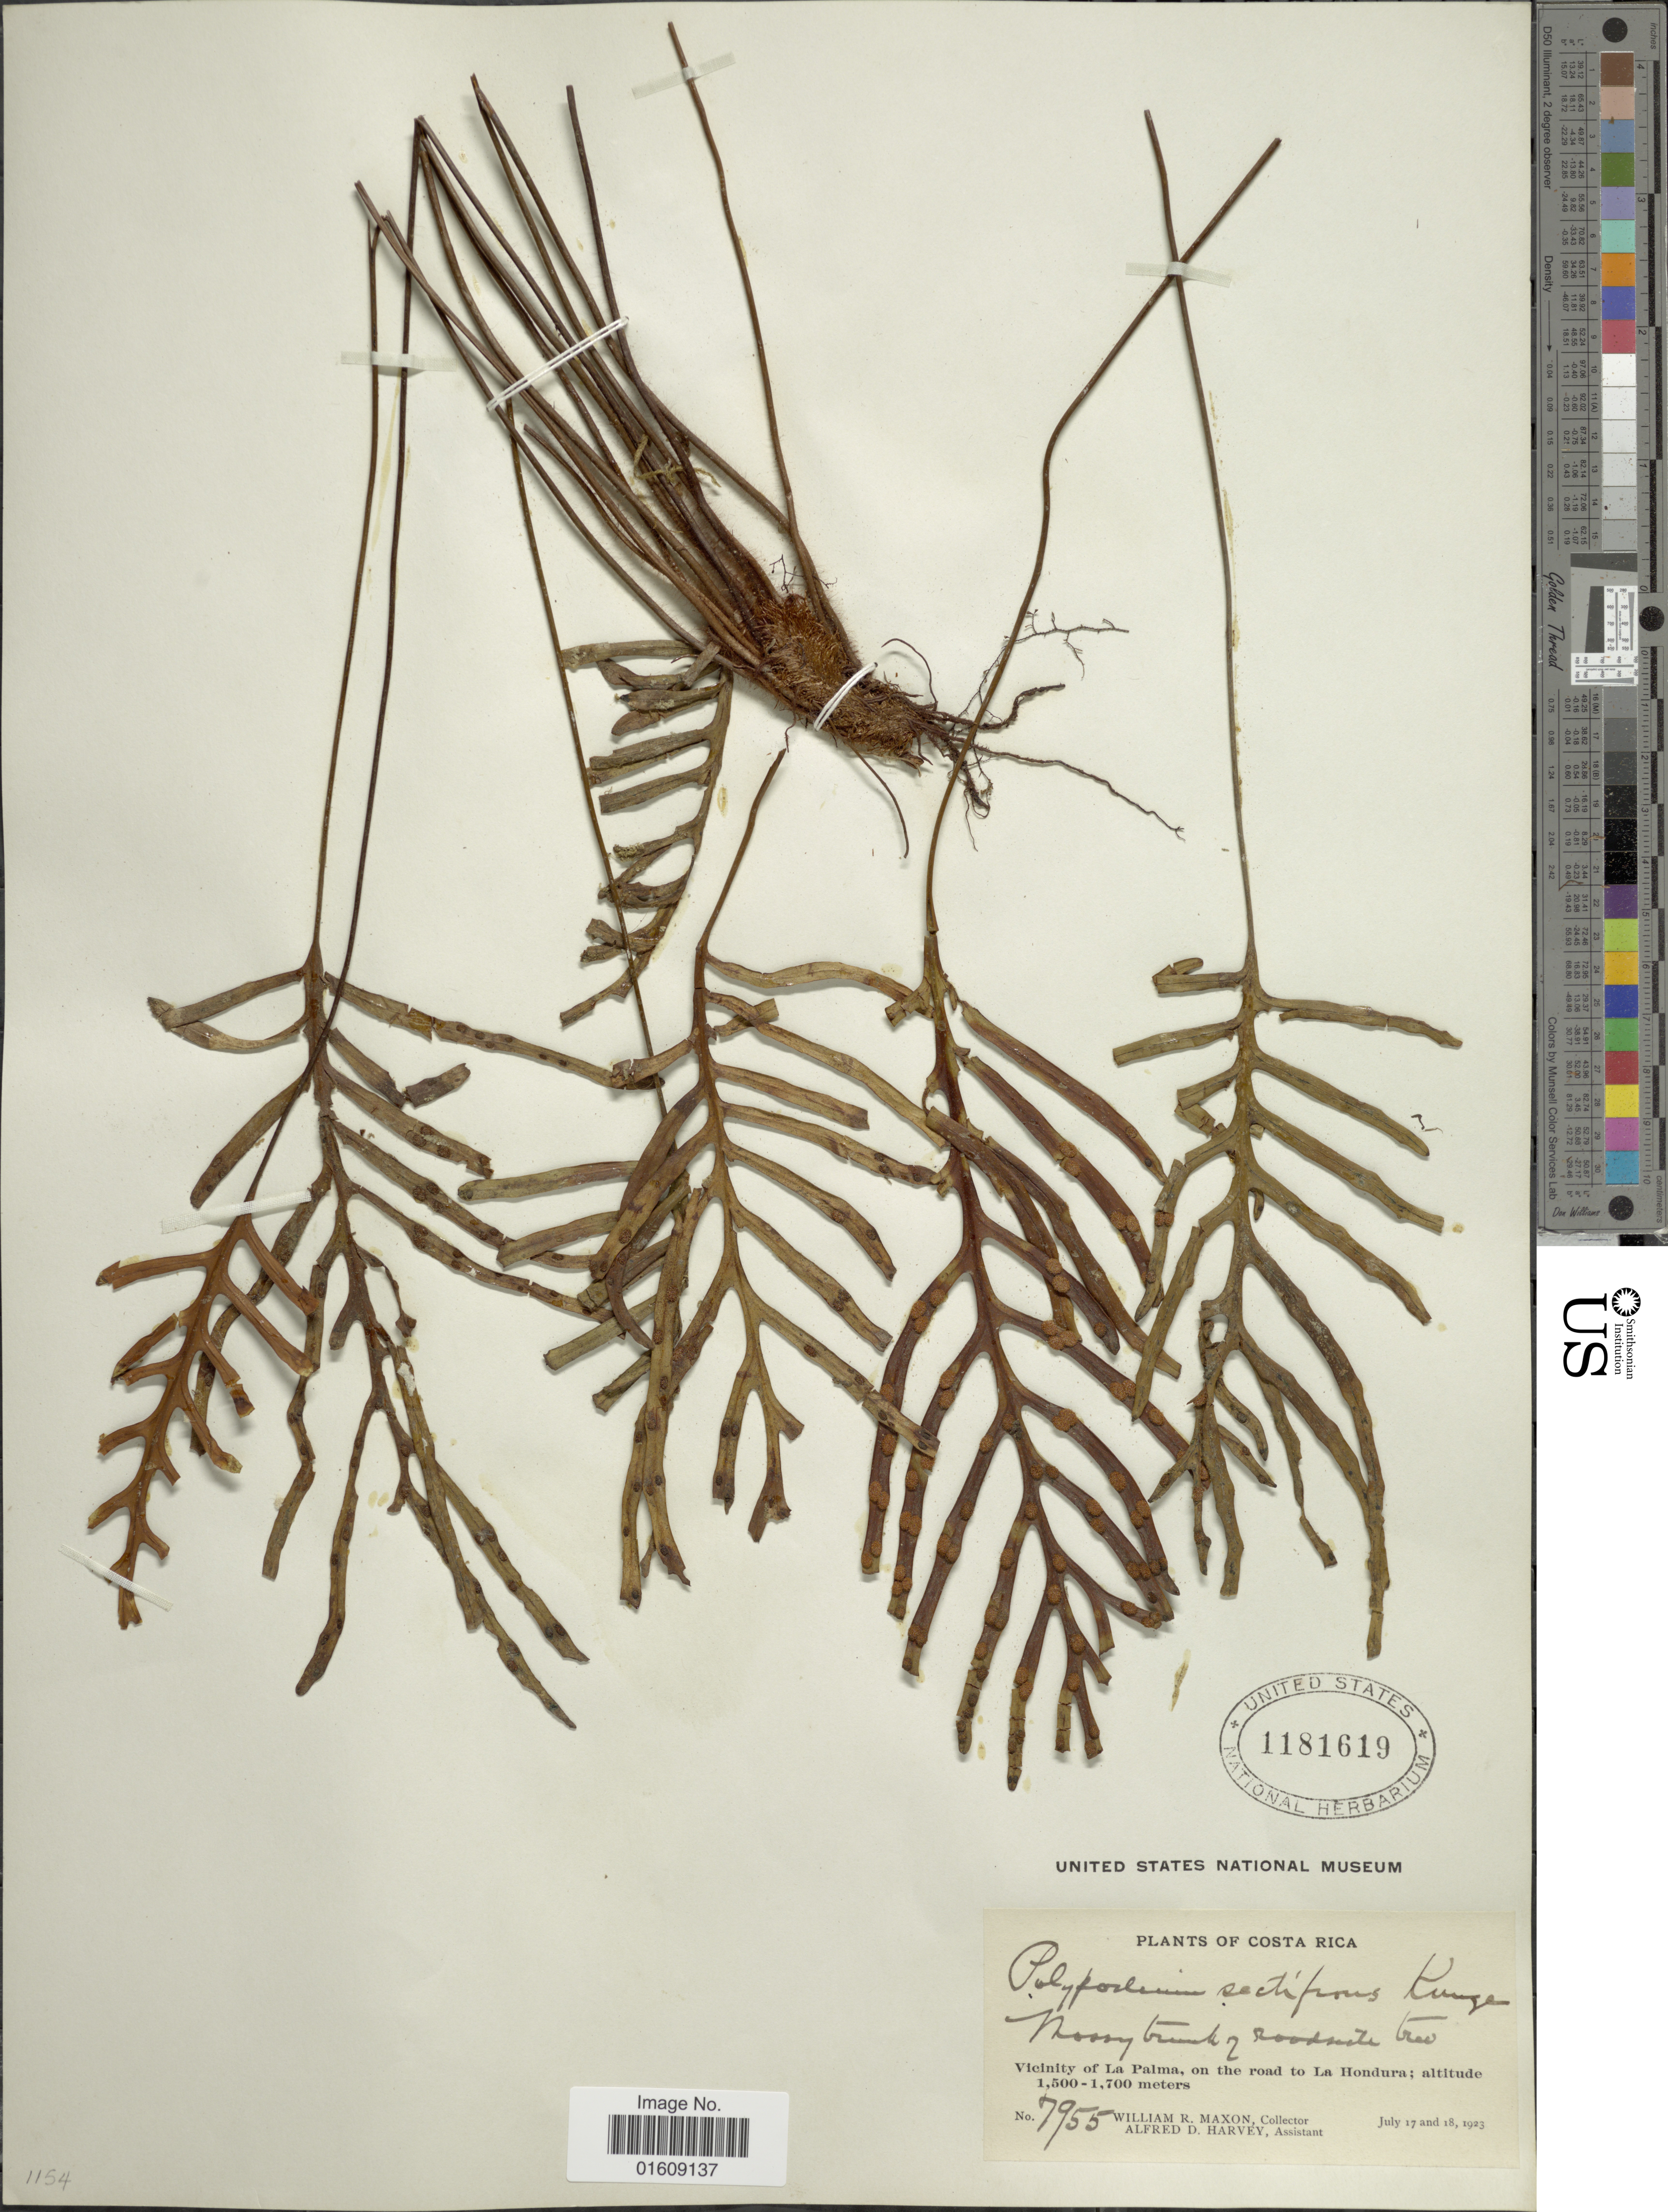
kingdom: Plantae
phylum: Tracheophyta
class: Polypodiopsida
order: Polypodiales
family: Polypodiaceae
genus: Zygophlebia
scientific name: Zygophlebia sectifrons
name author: (Kunze ex Mett.) L.E. Bishop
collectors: W. R. Maxon & A. D. Harvey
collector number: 7955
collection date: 1923-07-17/1923-07-18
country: Costa Rica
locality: Costa Rica, Vicinity of La Palma, on the road to La Hondura.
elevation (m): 1500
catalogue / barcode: US 1181619